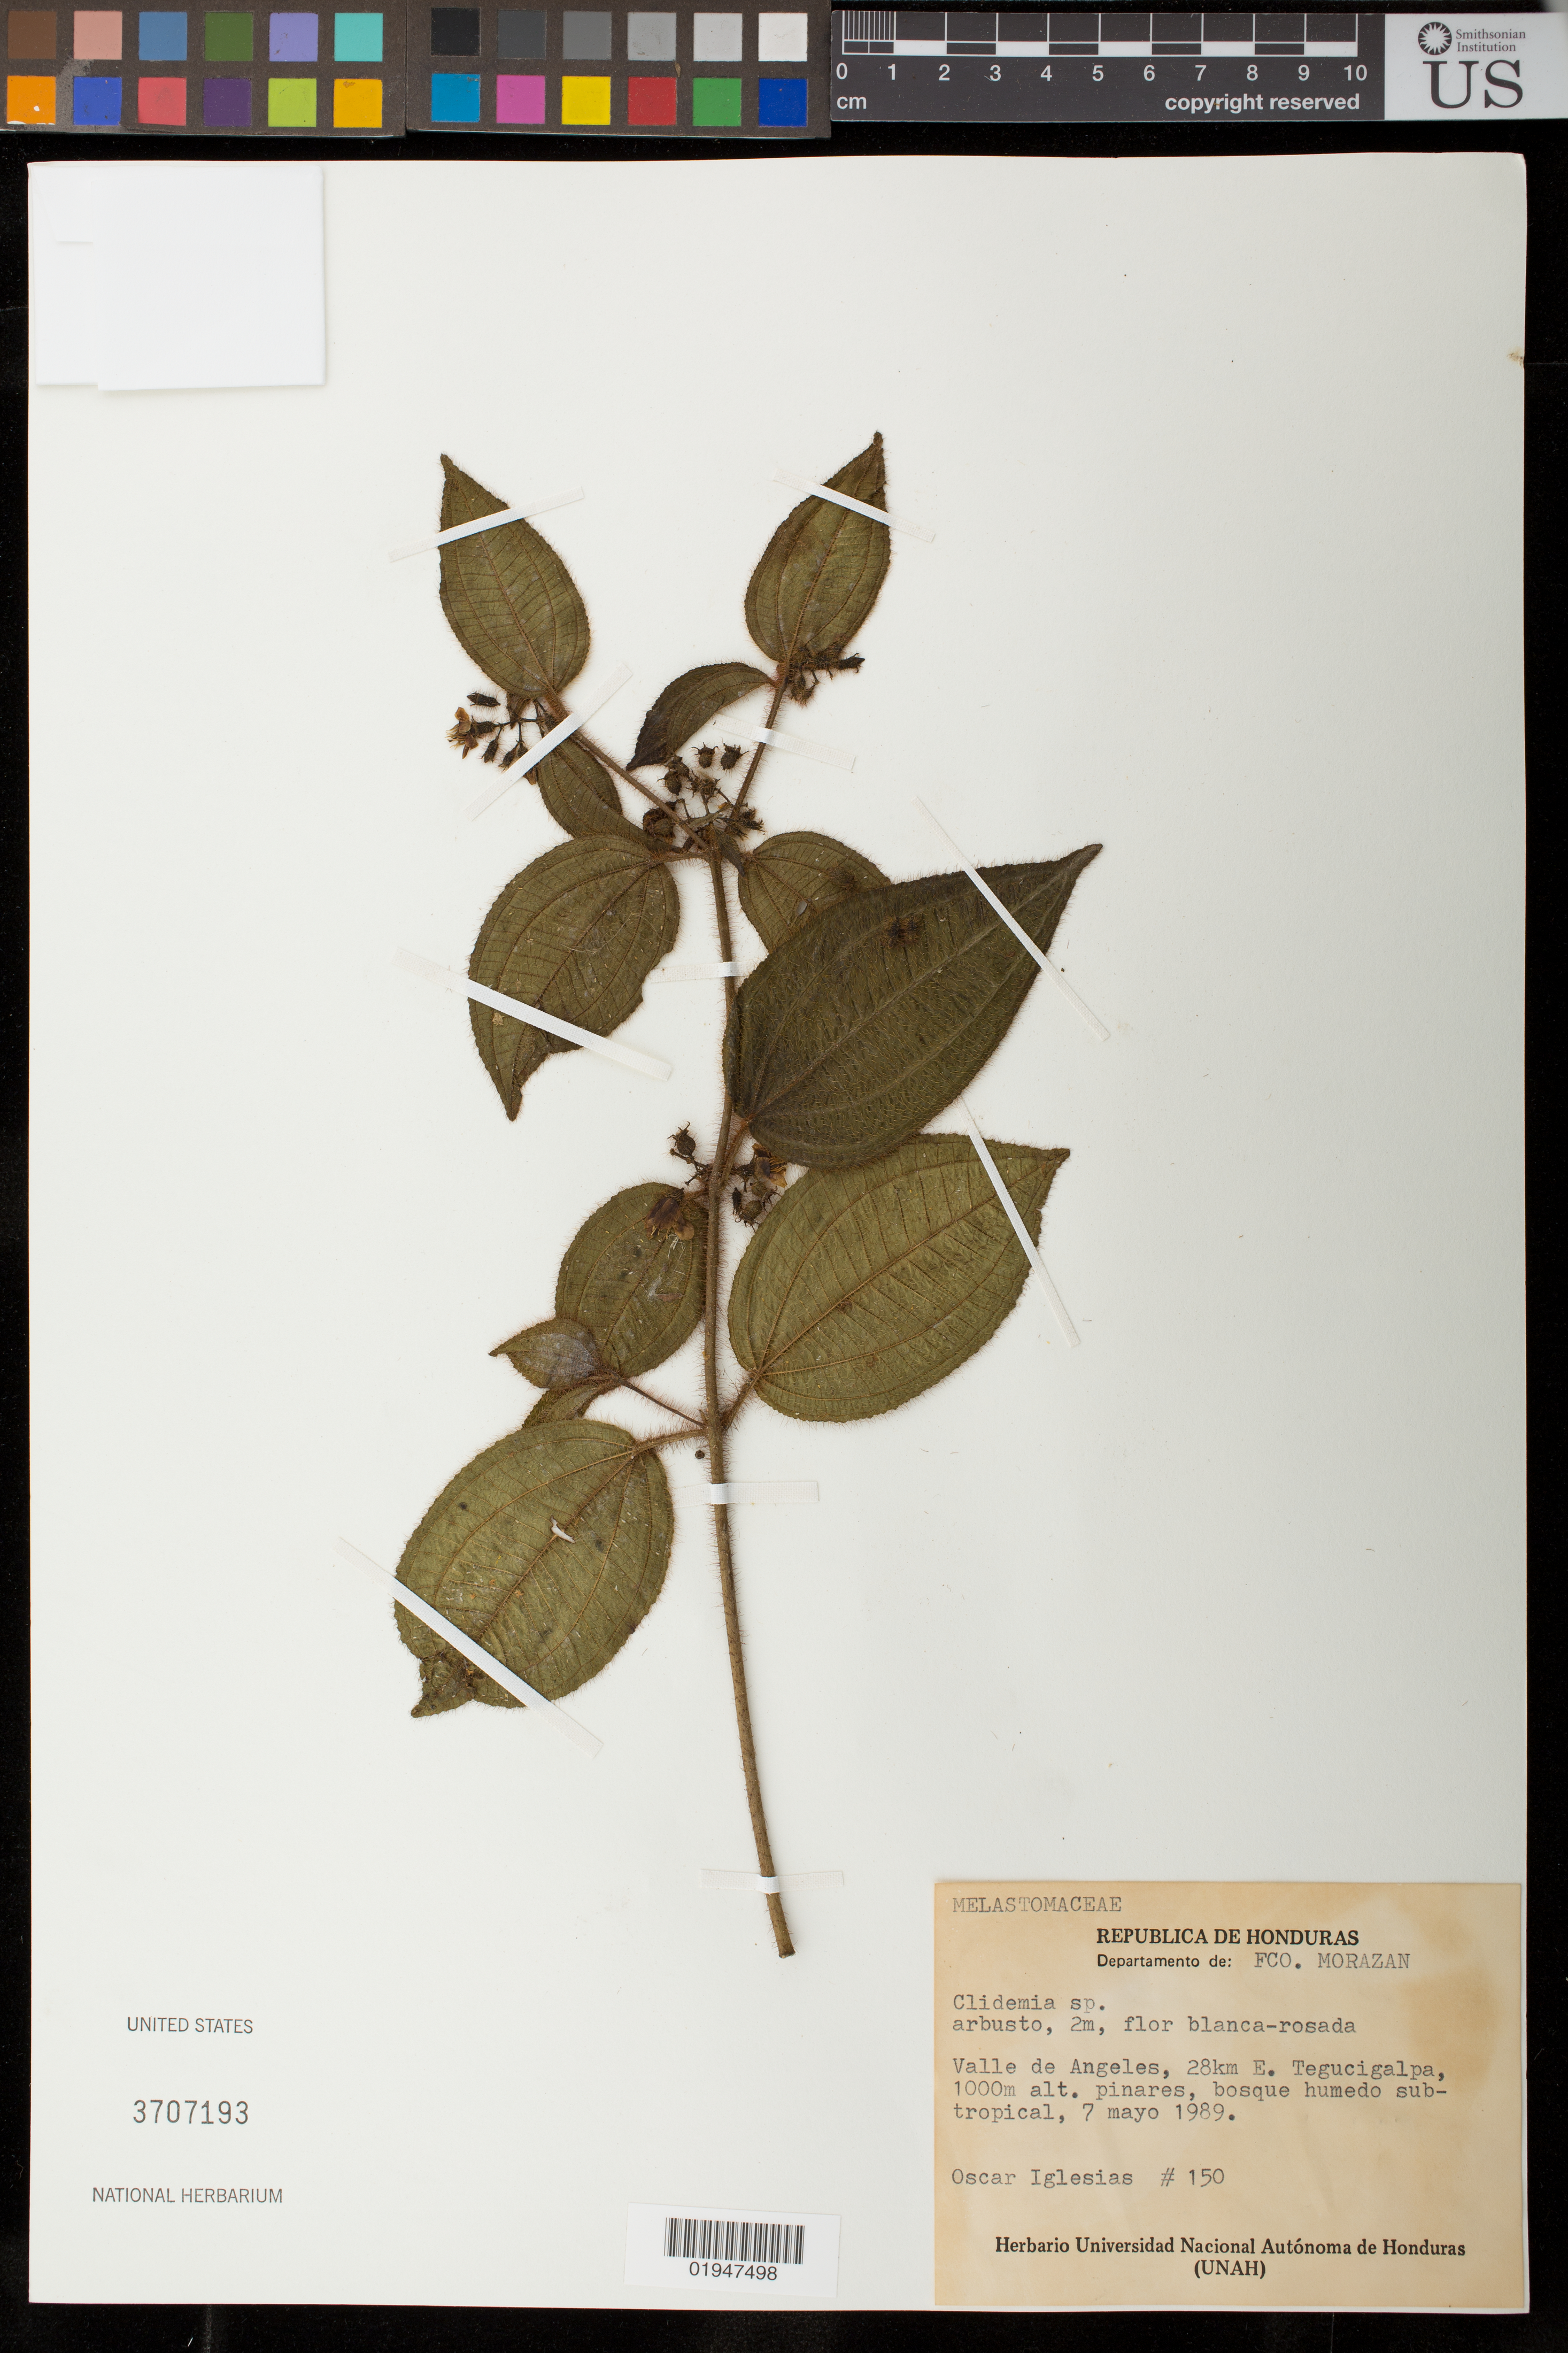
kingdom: Plantae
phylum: Tracheophyta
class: Magnoliopsida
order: Myrtales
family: Melastomataceae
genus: Miconia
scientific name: Miconia crenata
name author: (Vahl) Michelang.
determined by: Ferreira-Alves, R.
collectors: O. Iglesias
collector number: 150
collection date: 1989-05-07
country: Honduras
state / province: Fco. Morazán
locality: Valle de Angeles, 28 km E Tegucigalpa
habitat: Bosque humedo tropical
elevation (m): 1000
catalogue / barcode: US 3707193